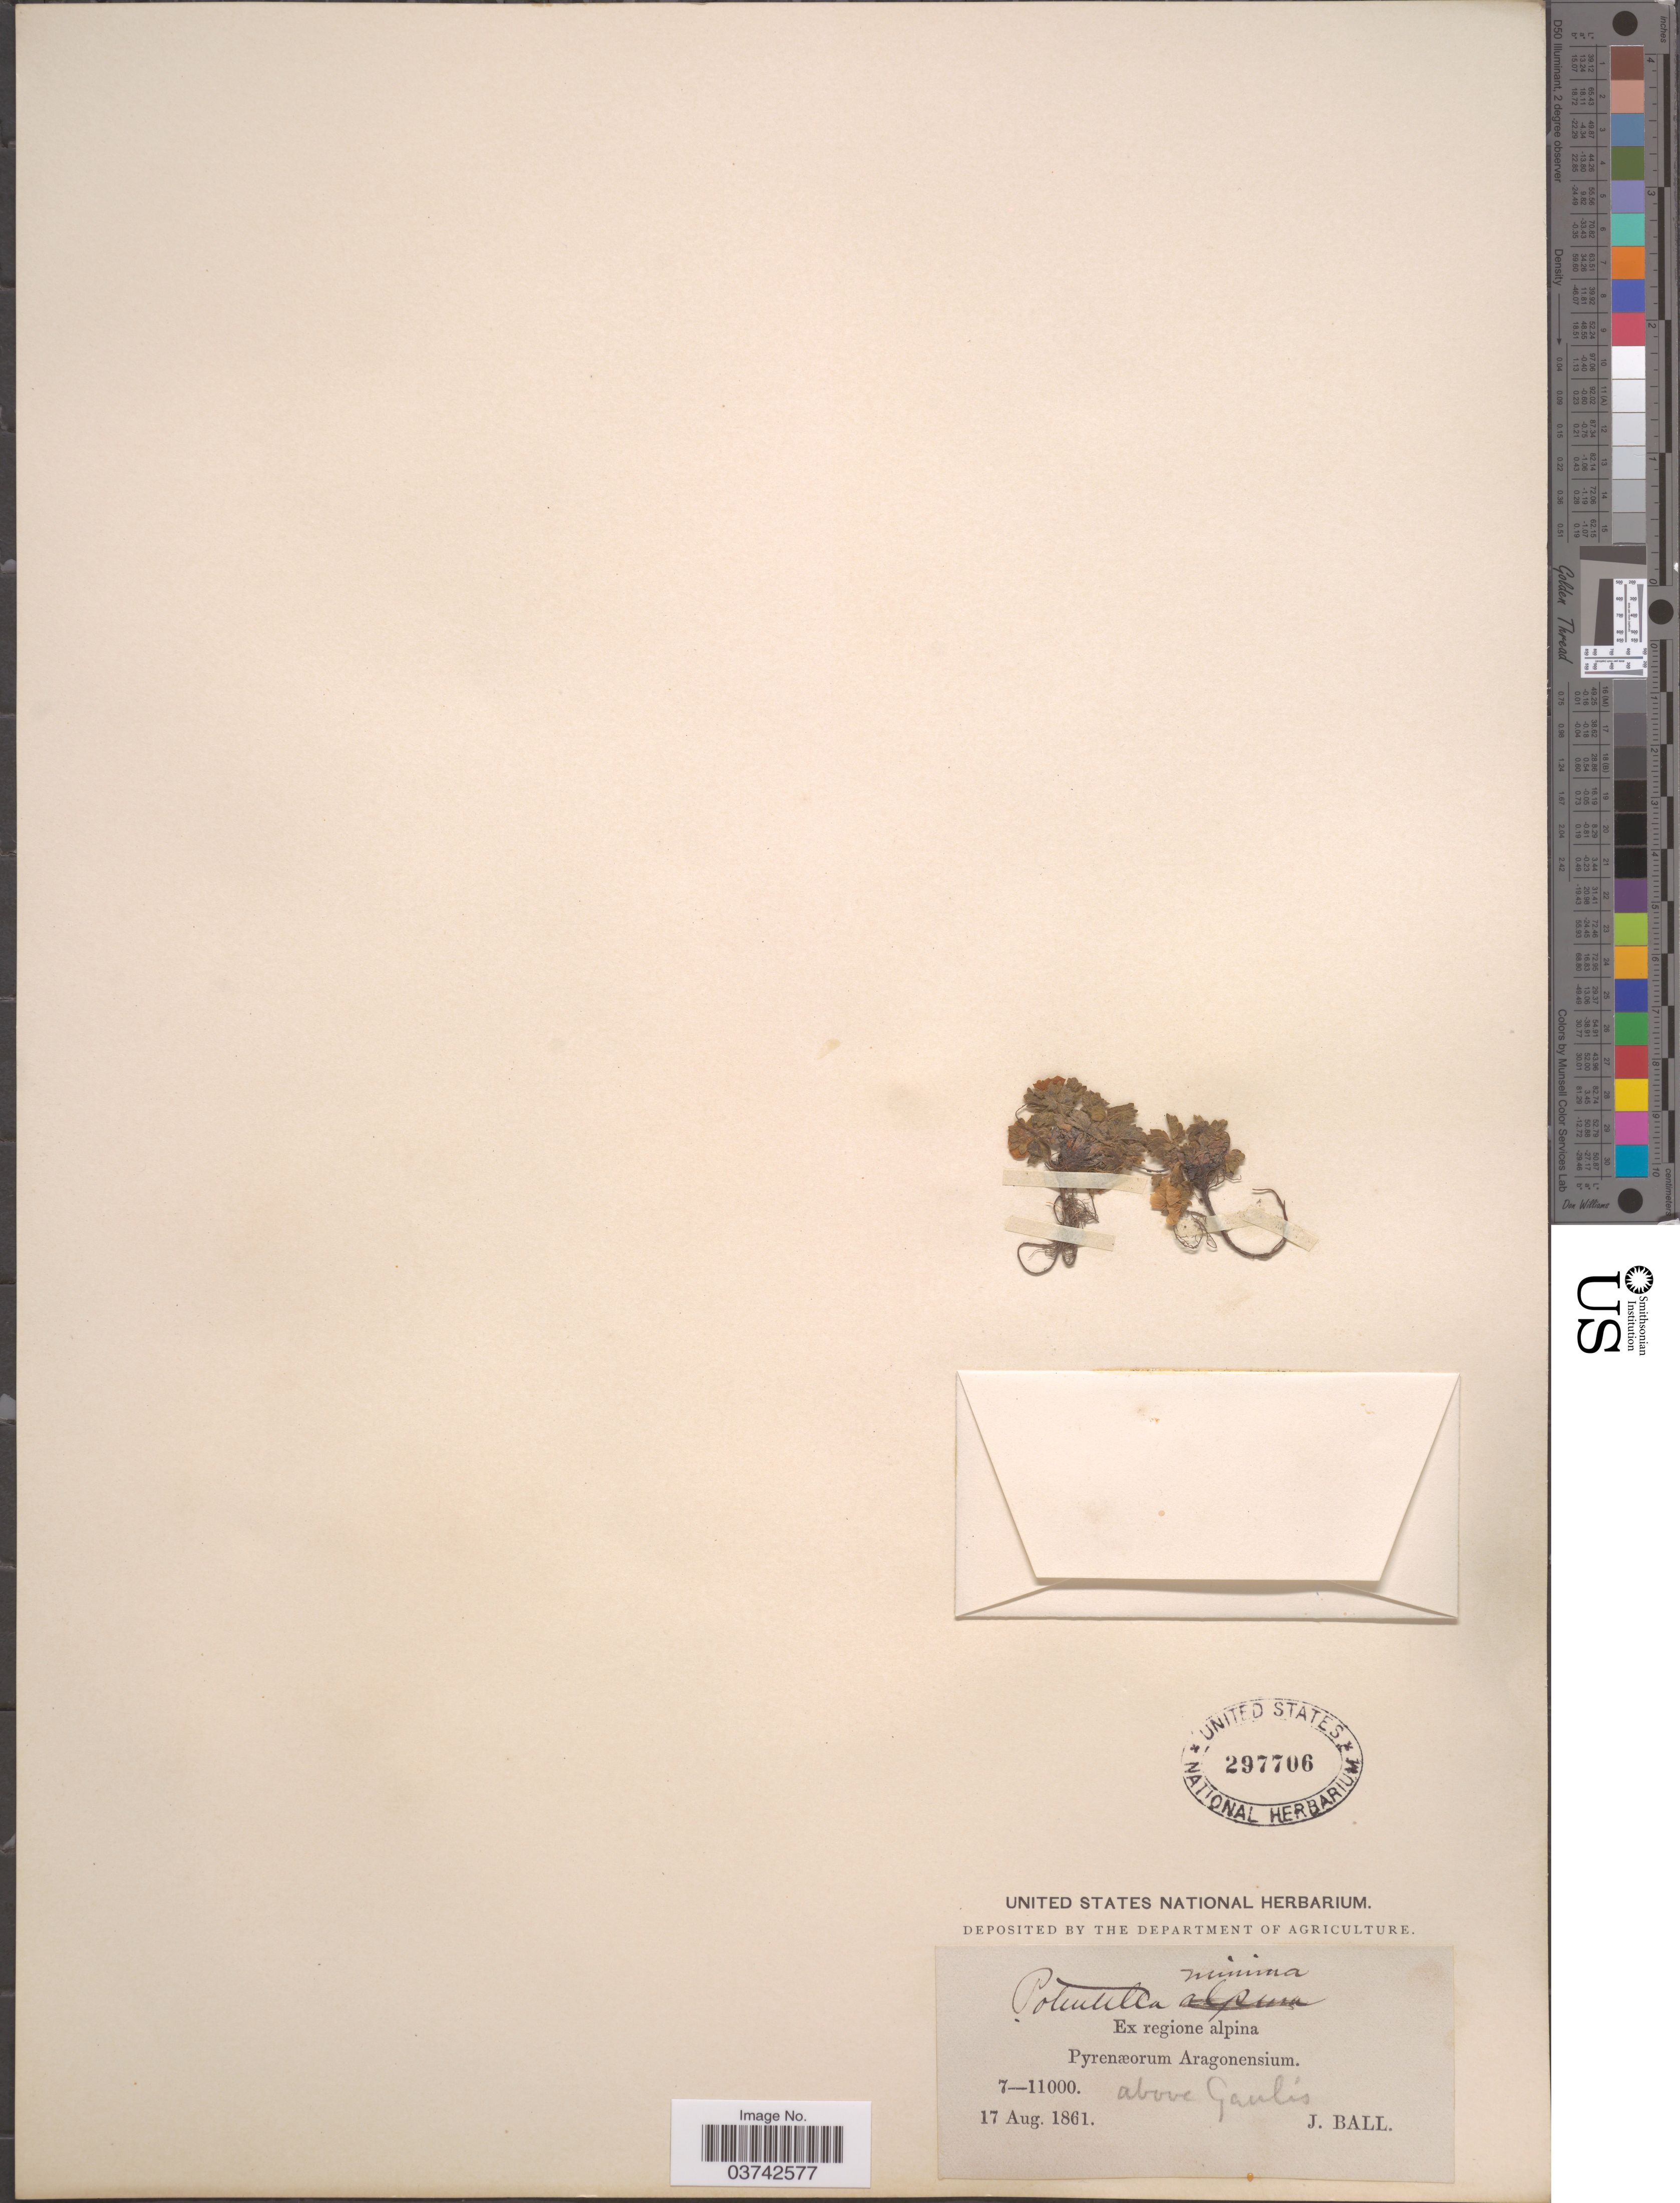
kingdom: Plantae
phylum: Tracheophyta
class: Magnoliopsida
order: Rosales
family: Rosaceae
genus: Potentilla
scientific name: Potentilla minima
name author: Haller f.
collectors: J. Ball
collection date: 1861-08-17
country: Spain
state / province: Aragón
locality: Ex regione alpina Pyrenæorum Aragonensium above Gaulis.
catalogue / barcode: US 297706